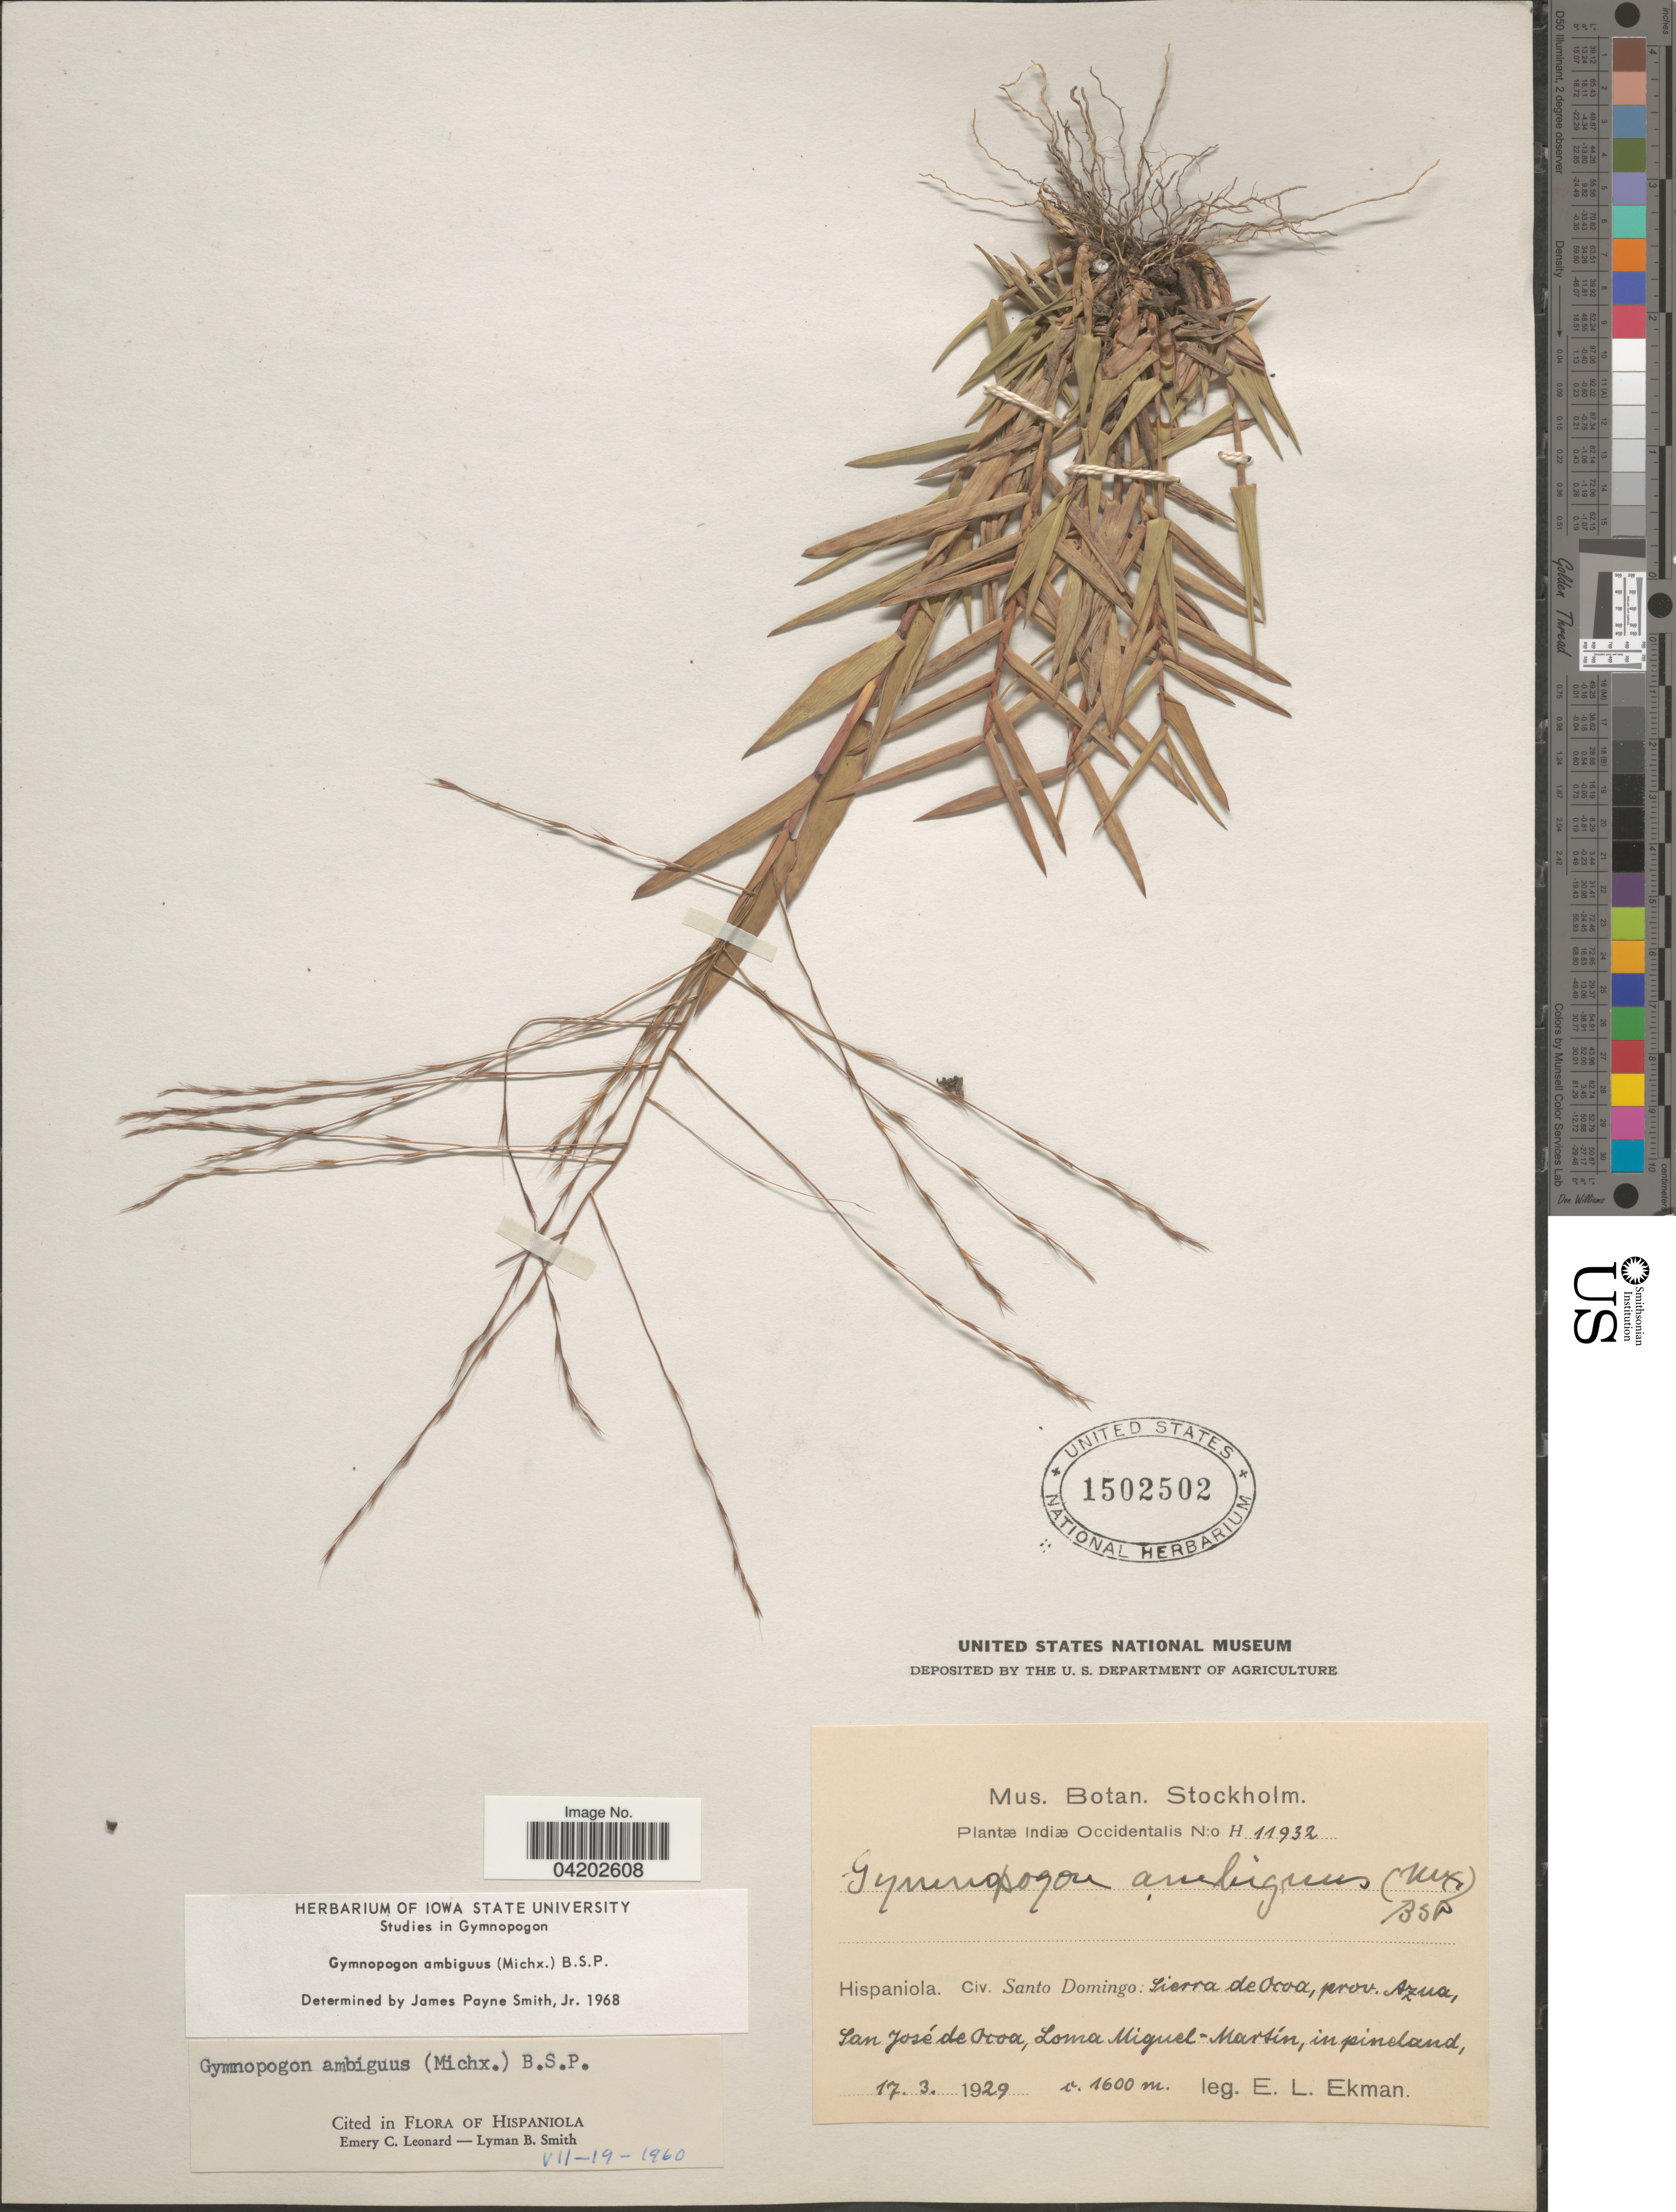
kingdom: Plantae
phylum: Tracheophyta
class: Liliopsida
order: Poales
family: Poaceae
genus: Gymnopogon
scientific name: Gymnopogon foliosus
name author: (Willd.) Nees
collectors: E. L. Ekman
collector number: H11932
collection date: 1929-03-17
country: Dominican Republic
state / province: Azua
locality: Indiæ Occidentalis. Hispaniola. Civ. Santo Domingo: Sierra de Ocoa, San José de Ocoa, Loma Miguel-Martin.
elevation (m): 1600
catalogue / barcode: US 1502502